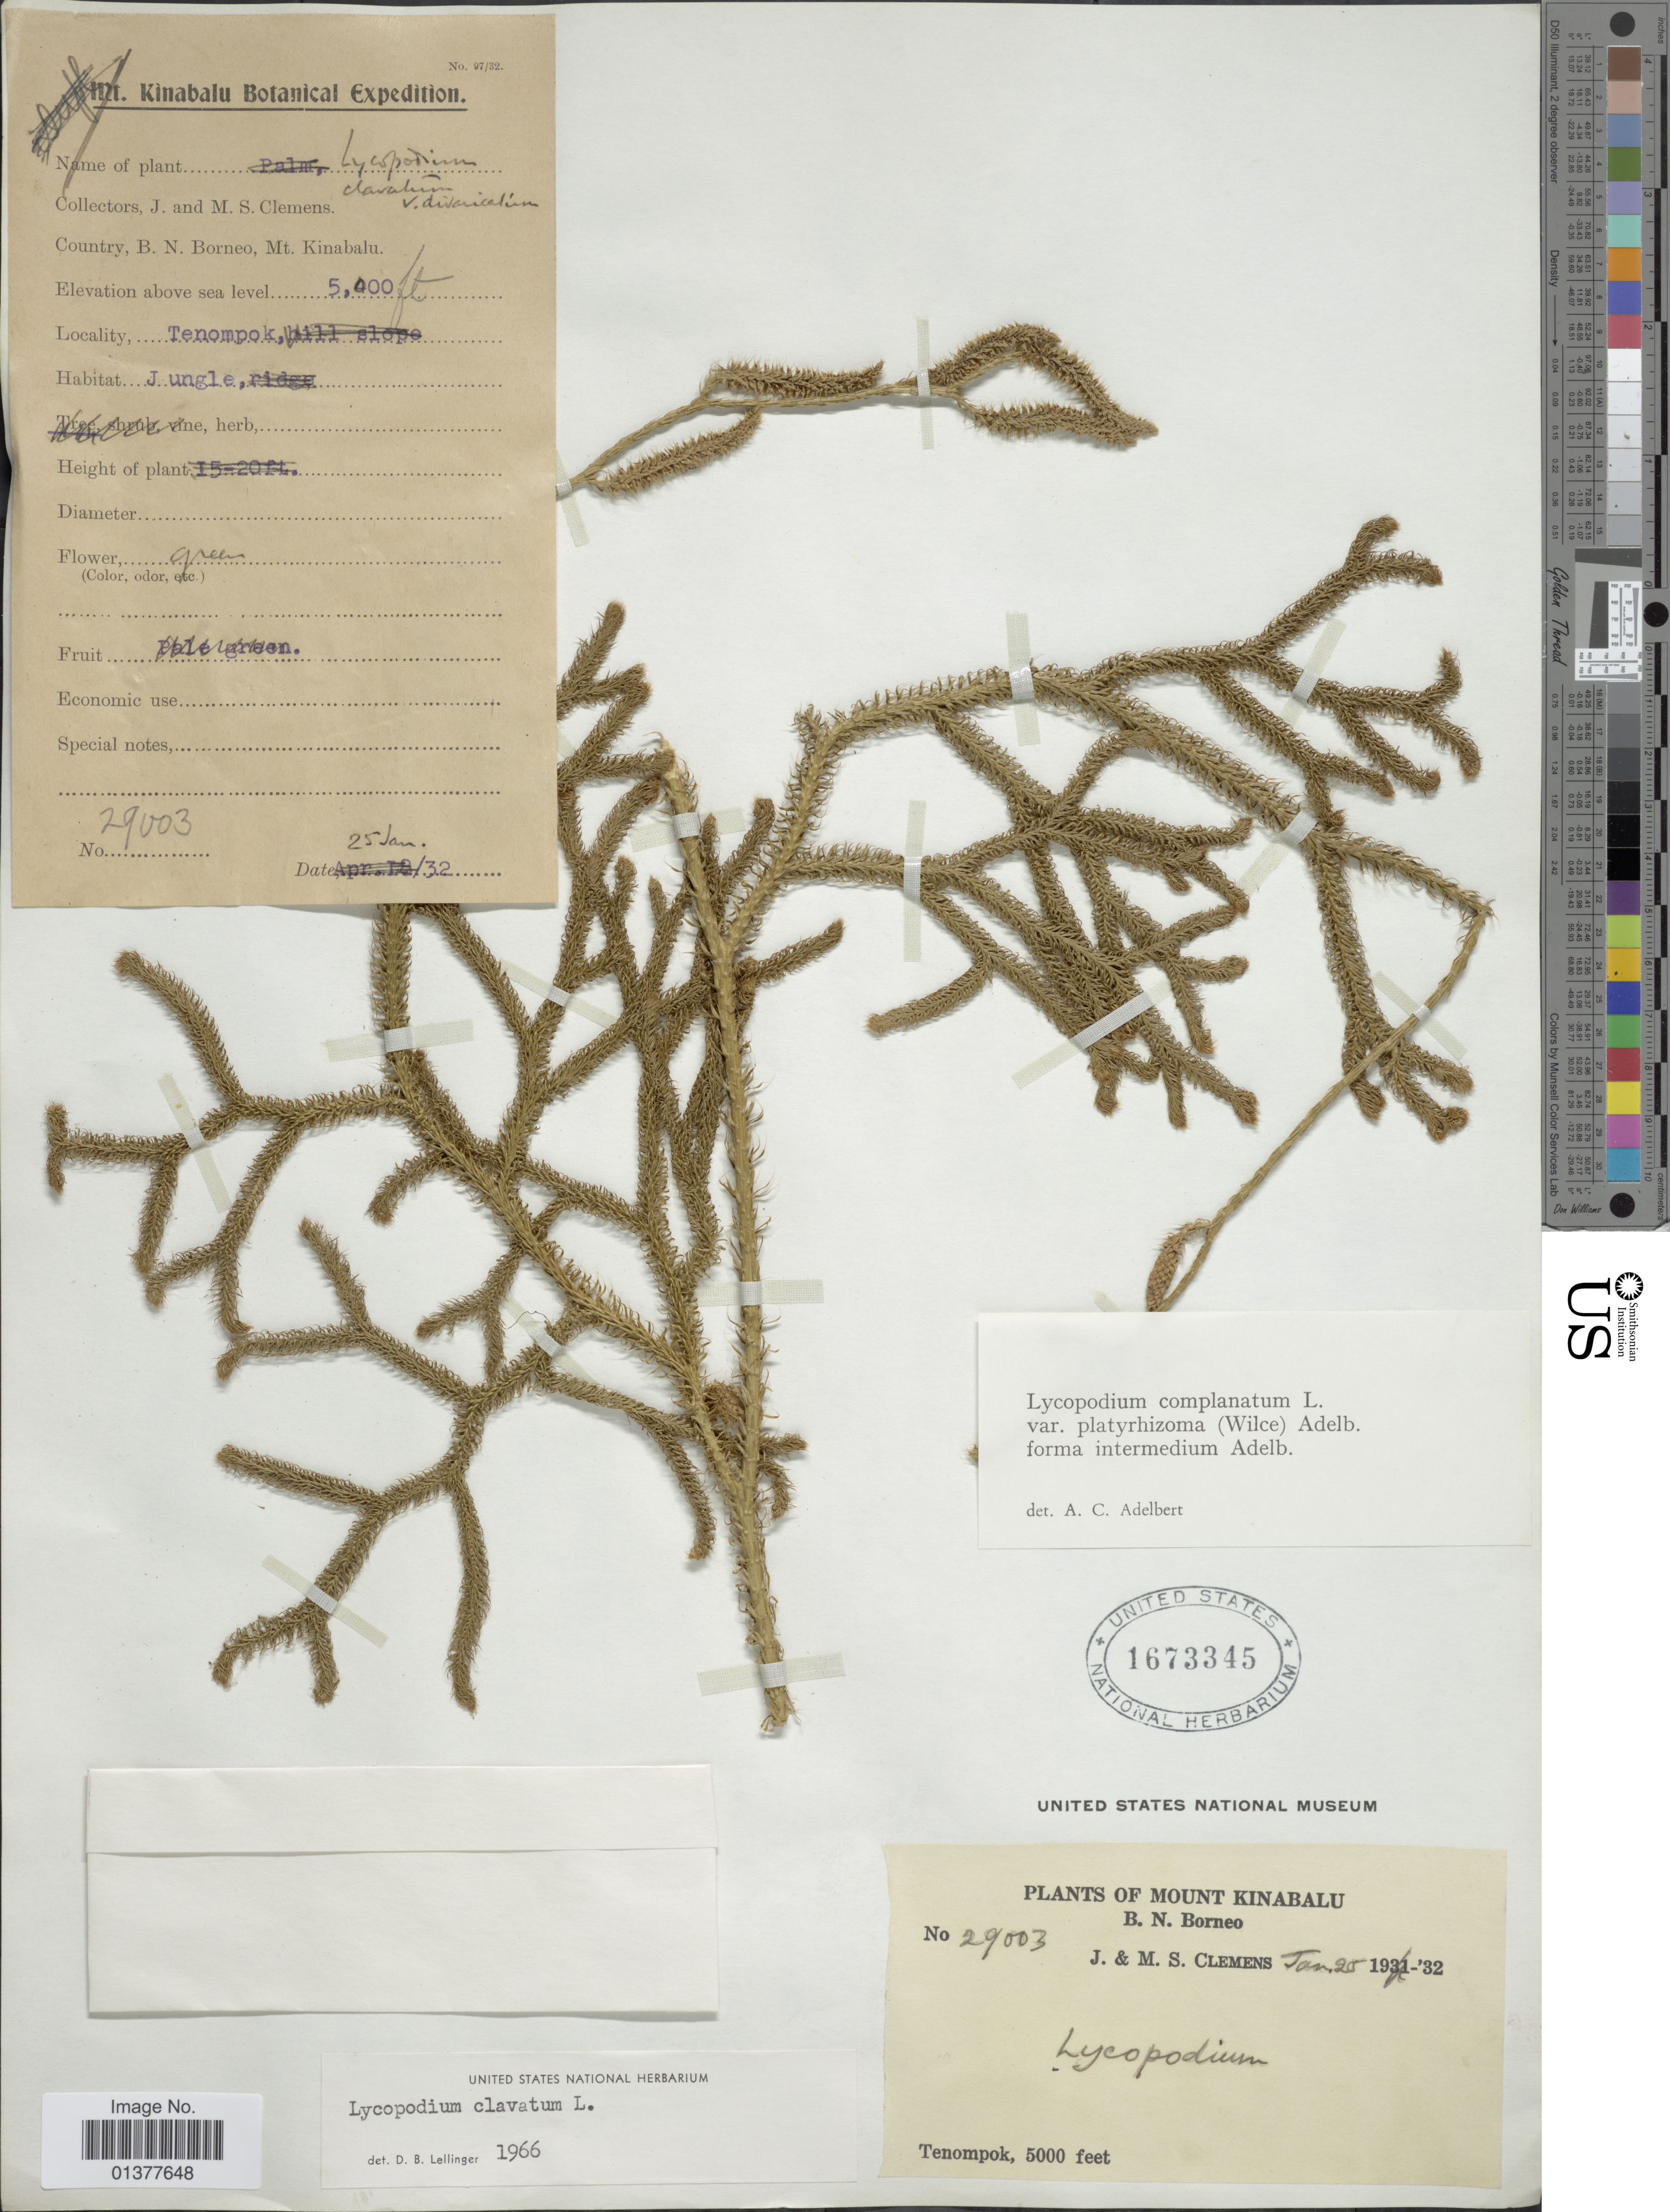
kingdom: Plantae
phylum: Tracheophyta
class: Lycopodiopsida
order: Lycopodiales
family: Lycopodiaceae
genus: Lycopodium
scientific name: Lycopodium clavatum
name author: L.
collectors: J. Clemens & M. S. Clemens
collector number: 29003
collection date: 1932-01-25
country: Malaysia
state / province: Sabah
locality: Tenompok, Mount Kinabalu, B.N. Borneo, Tenompok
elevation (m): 1524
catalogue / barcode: US 1673345